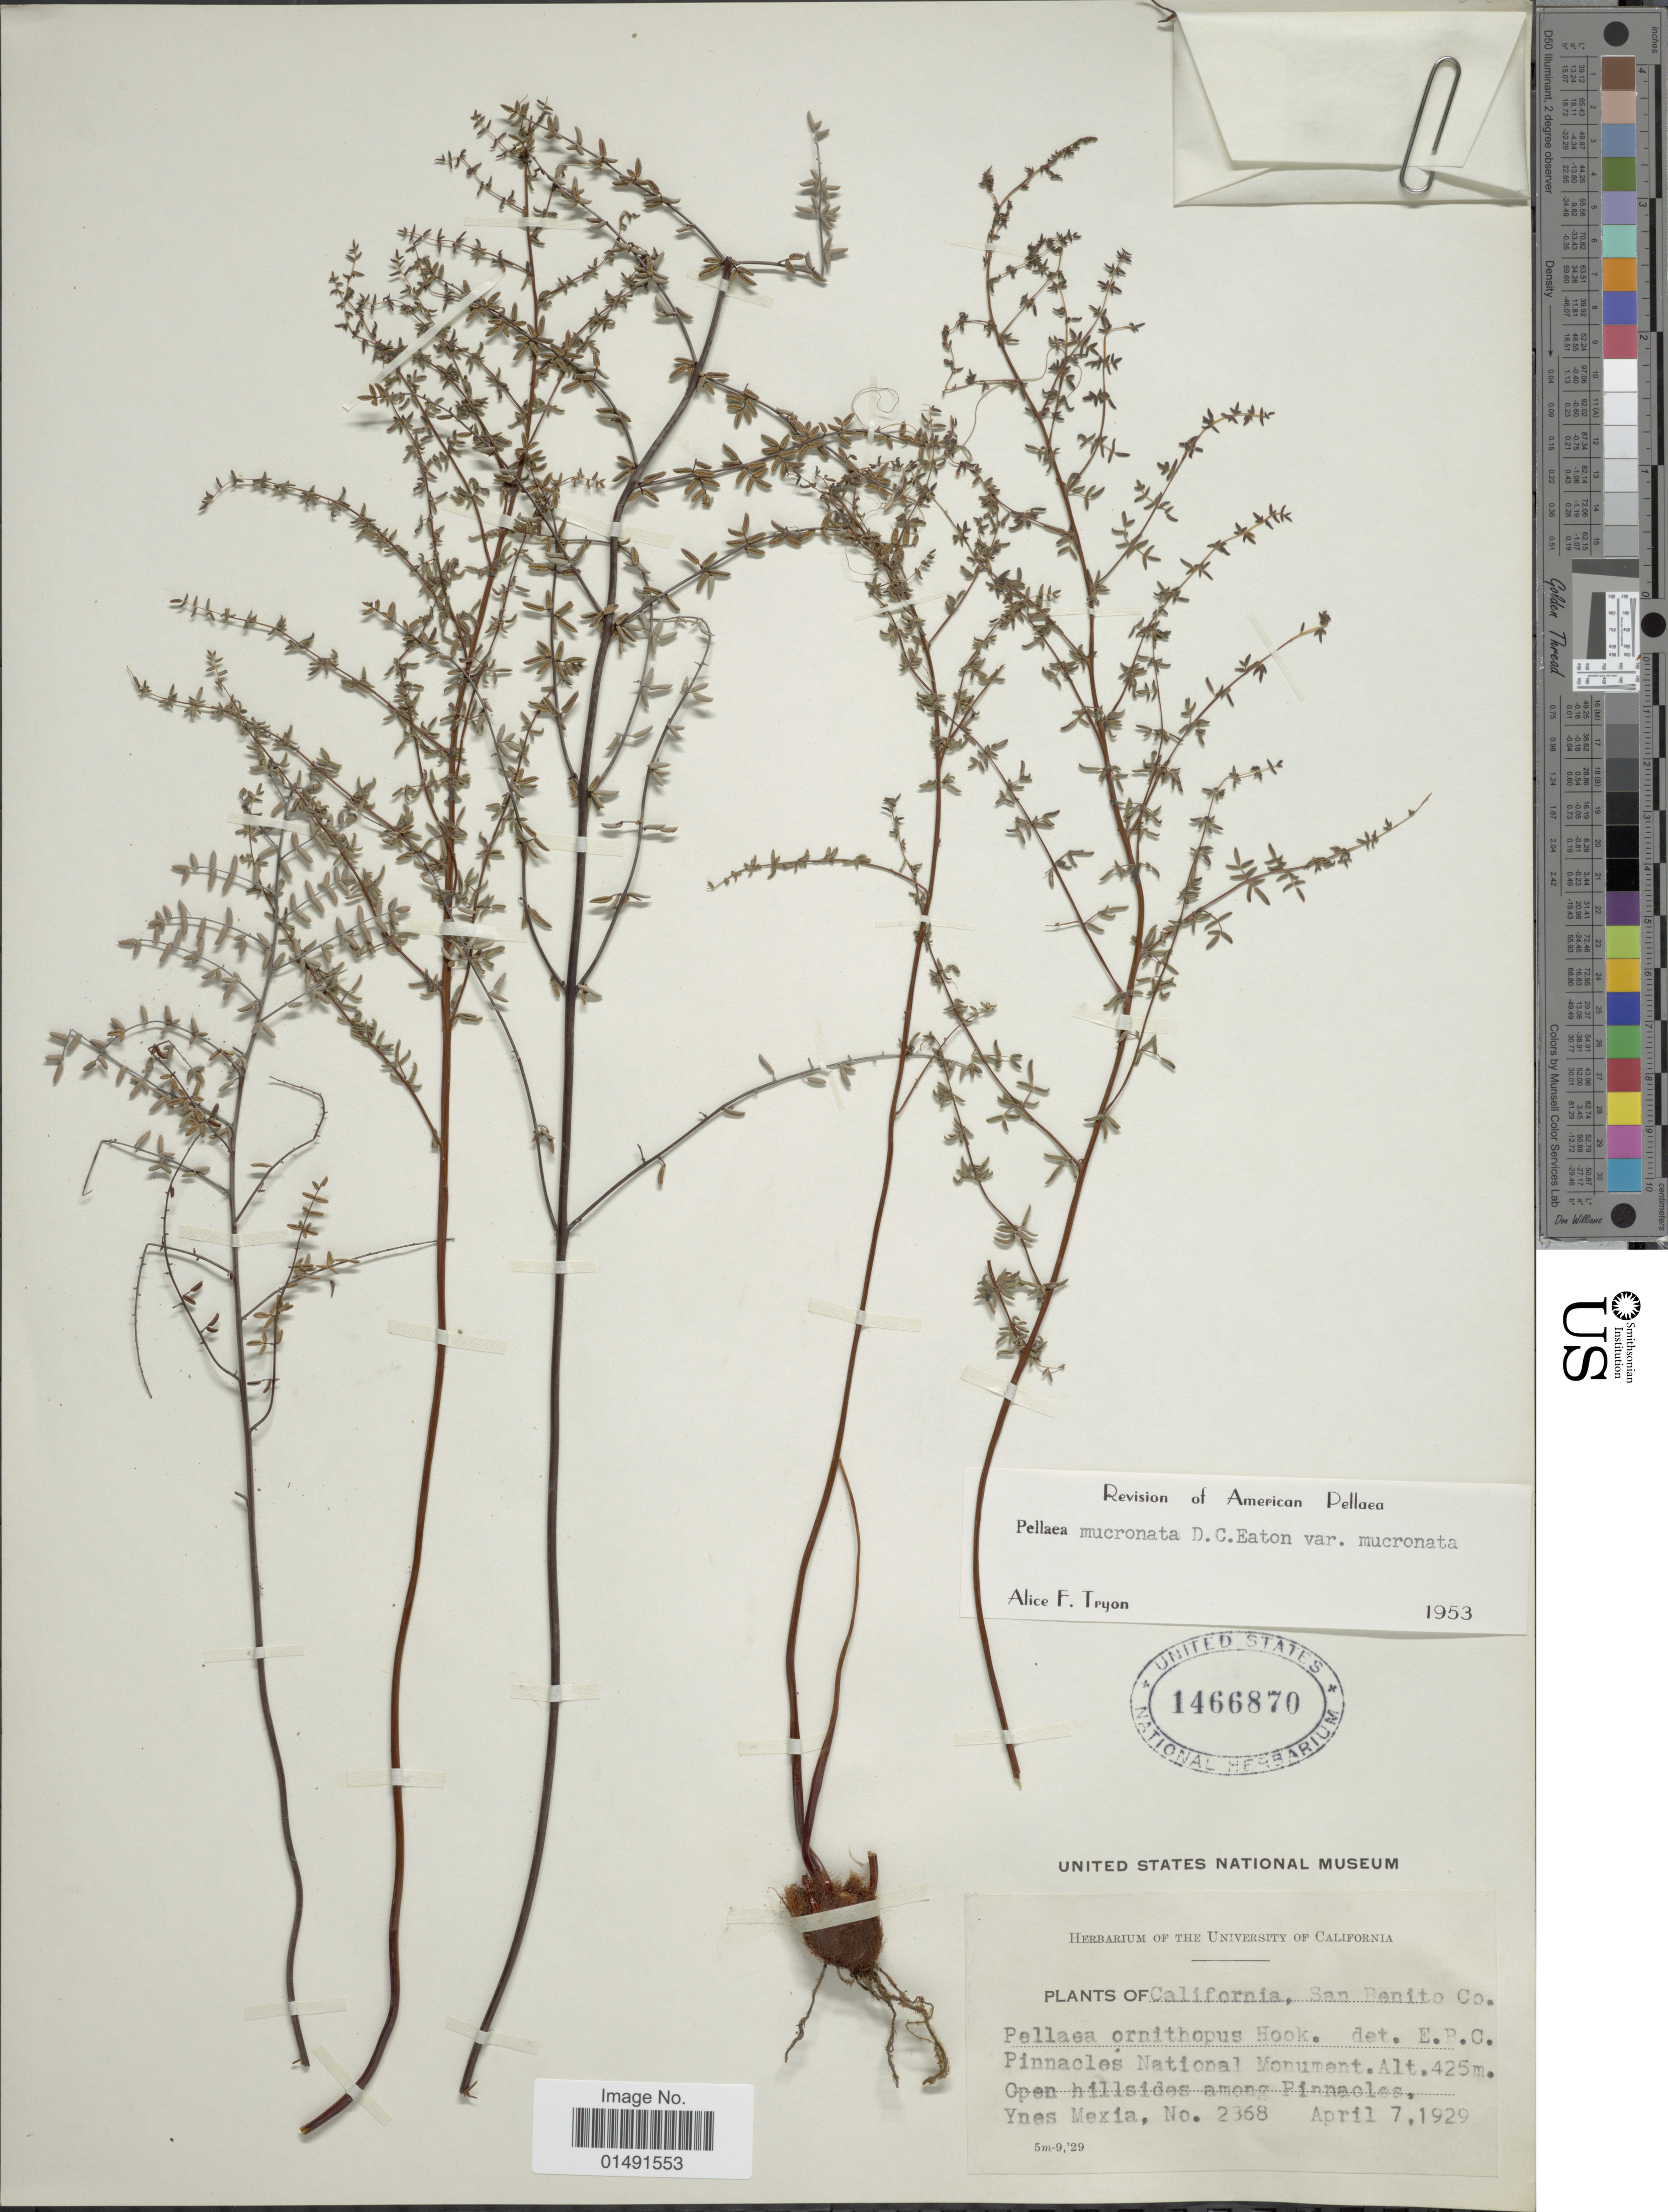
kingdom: Plantae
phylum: Tracheophyta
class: Polypodiopsida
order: Polypodiales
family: Pteridaceae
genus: Pellaea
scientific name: Pellaea mucronata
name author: (D.C. Eaton) D.C. Eaton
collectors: Y. Mexia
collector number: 2368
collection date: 1929-04-07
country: United States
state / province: California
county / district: San Benito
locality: San Benito Co. Pinnacles National Monument, Open hillsides among Pinnacles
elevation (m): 425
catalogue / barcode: US 1466870